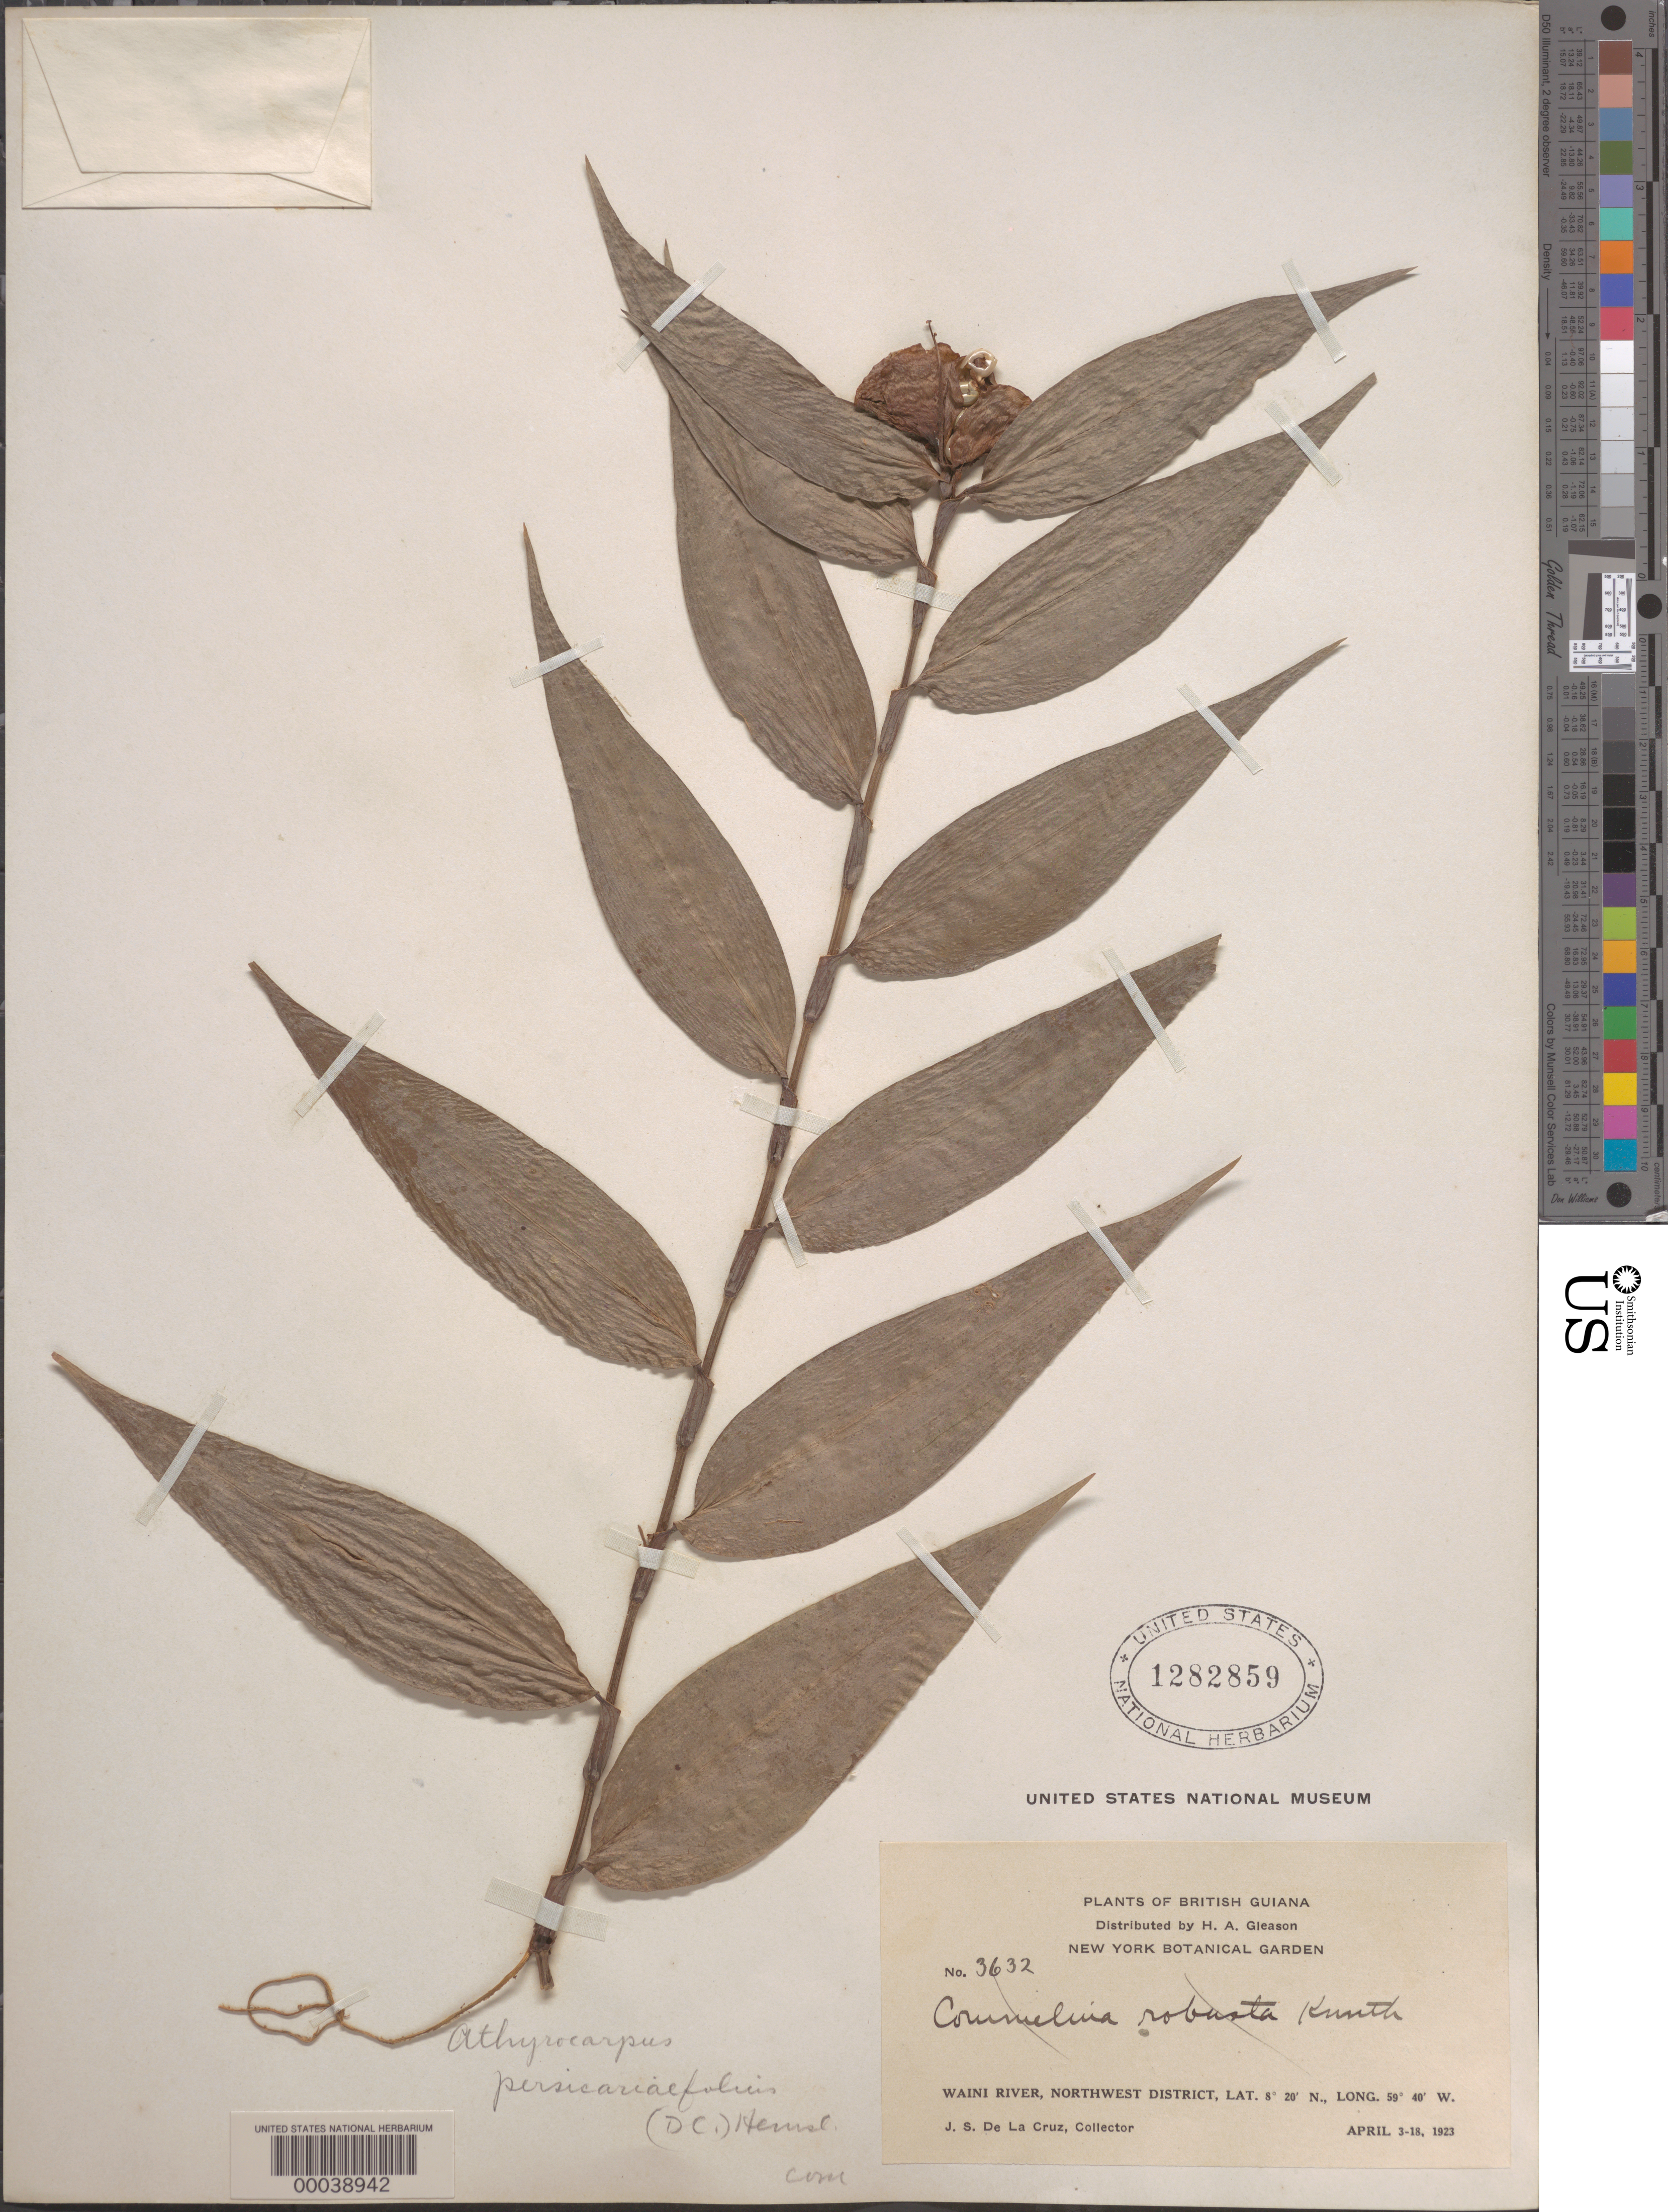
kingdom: Plantae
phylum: Tracheophyta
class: Liliopsida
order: Commelinales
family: Commelinaceae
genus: Commelina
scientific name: Commelina rufipes var. glabrata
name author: (D.R. Hunt) Faden & D.R. Hunt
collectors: J. S. de la Cruz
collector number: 3632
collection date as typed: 03 Apr 1923 to 18 Apr 1923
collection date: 1923-04-03/1923-04-18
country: Guyana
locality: Waini river, (nw district)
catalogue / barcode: US 1282859